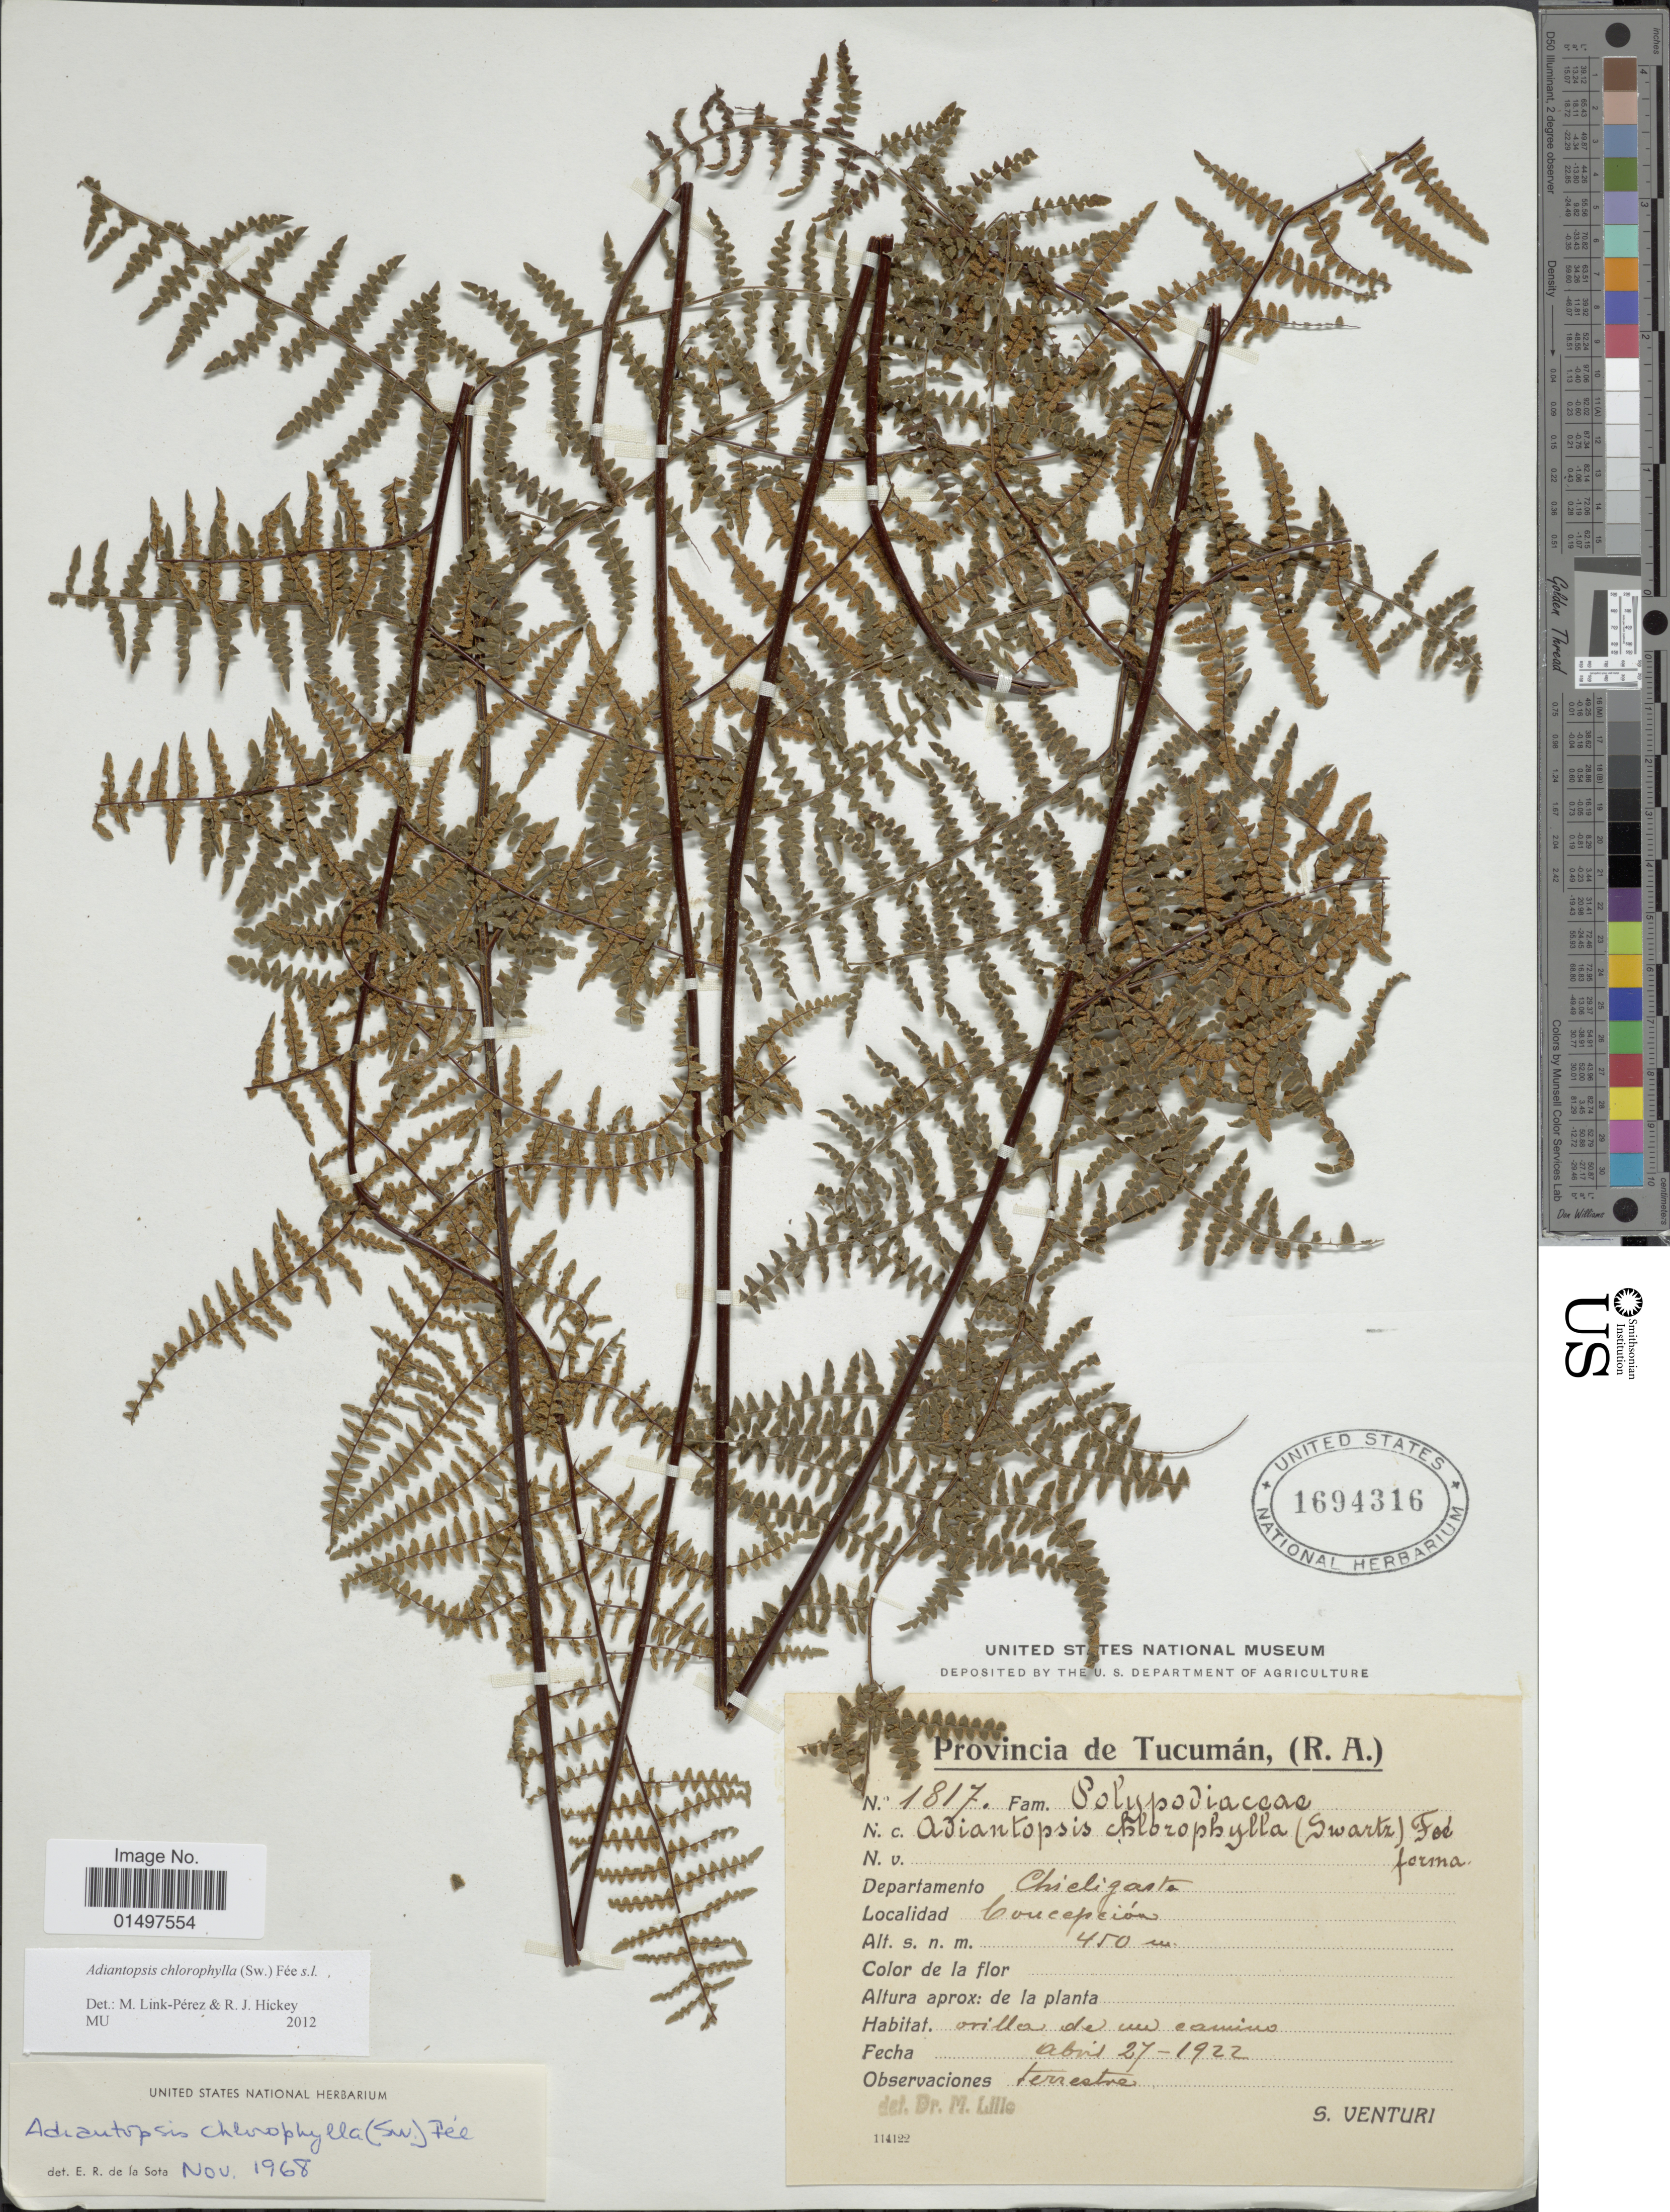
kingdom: Plantae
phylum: Tracheophyta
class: Polypodiopsida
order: Polypodiales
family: Pteridaceae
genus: Adiantopsis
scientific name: Adiantopsis chlorophylla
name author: (Sw.) Fée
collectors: S. Venturi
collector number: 1817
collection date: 1922-04-27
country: Argentina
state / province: Tucuman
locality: Provincia de Tucuman, (R. A.) Departamento Chieligasta. Concepcion.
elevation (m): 450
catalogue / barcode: US 1694316